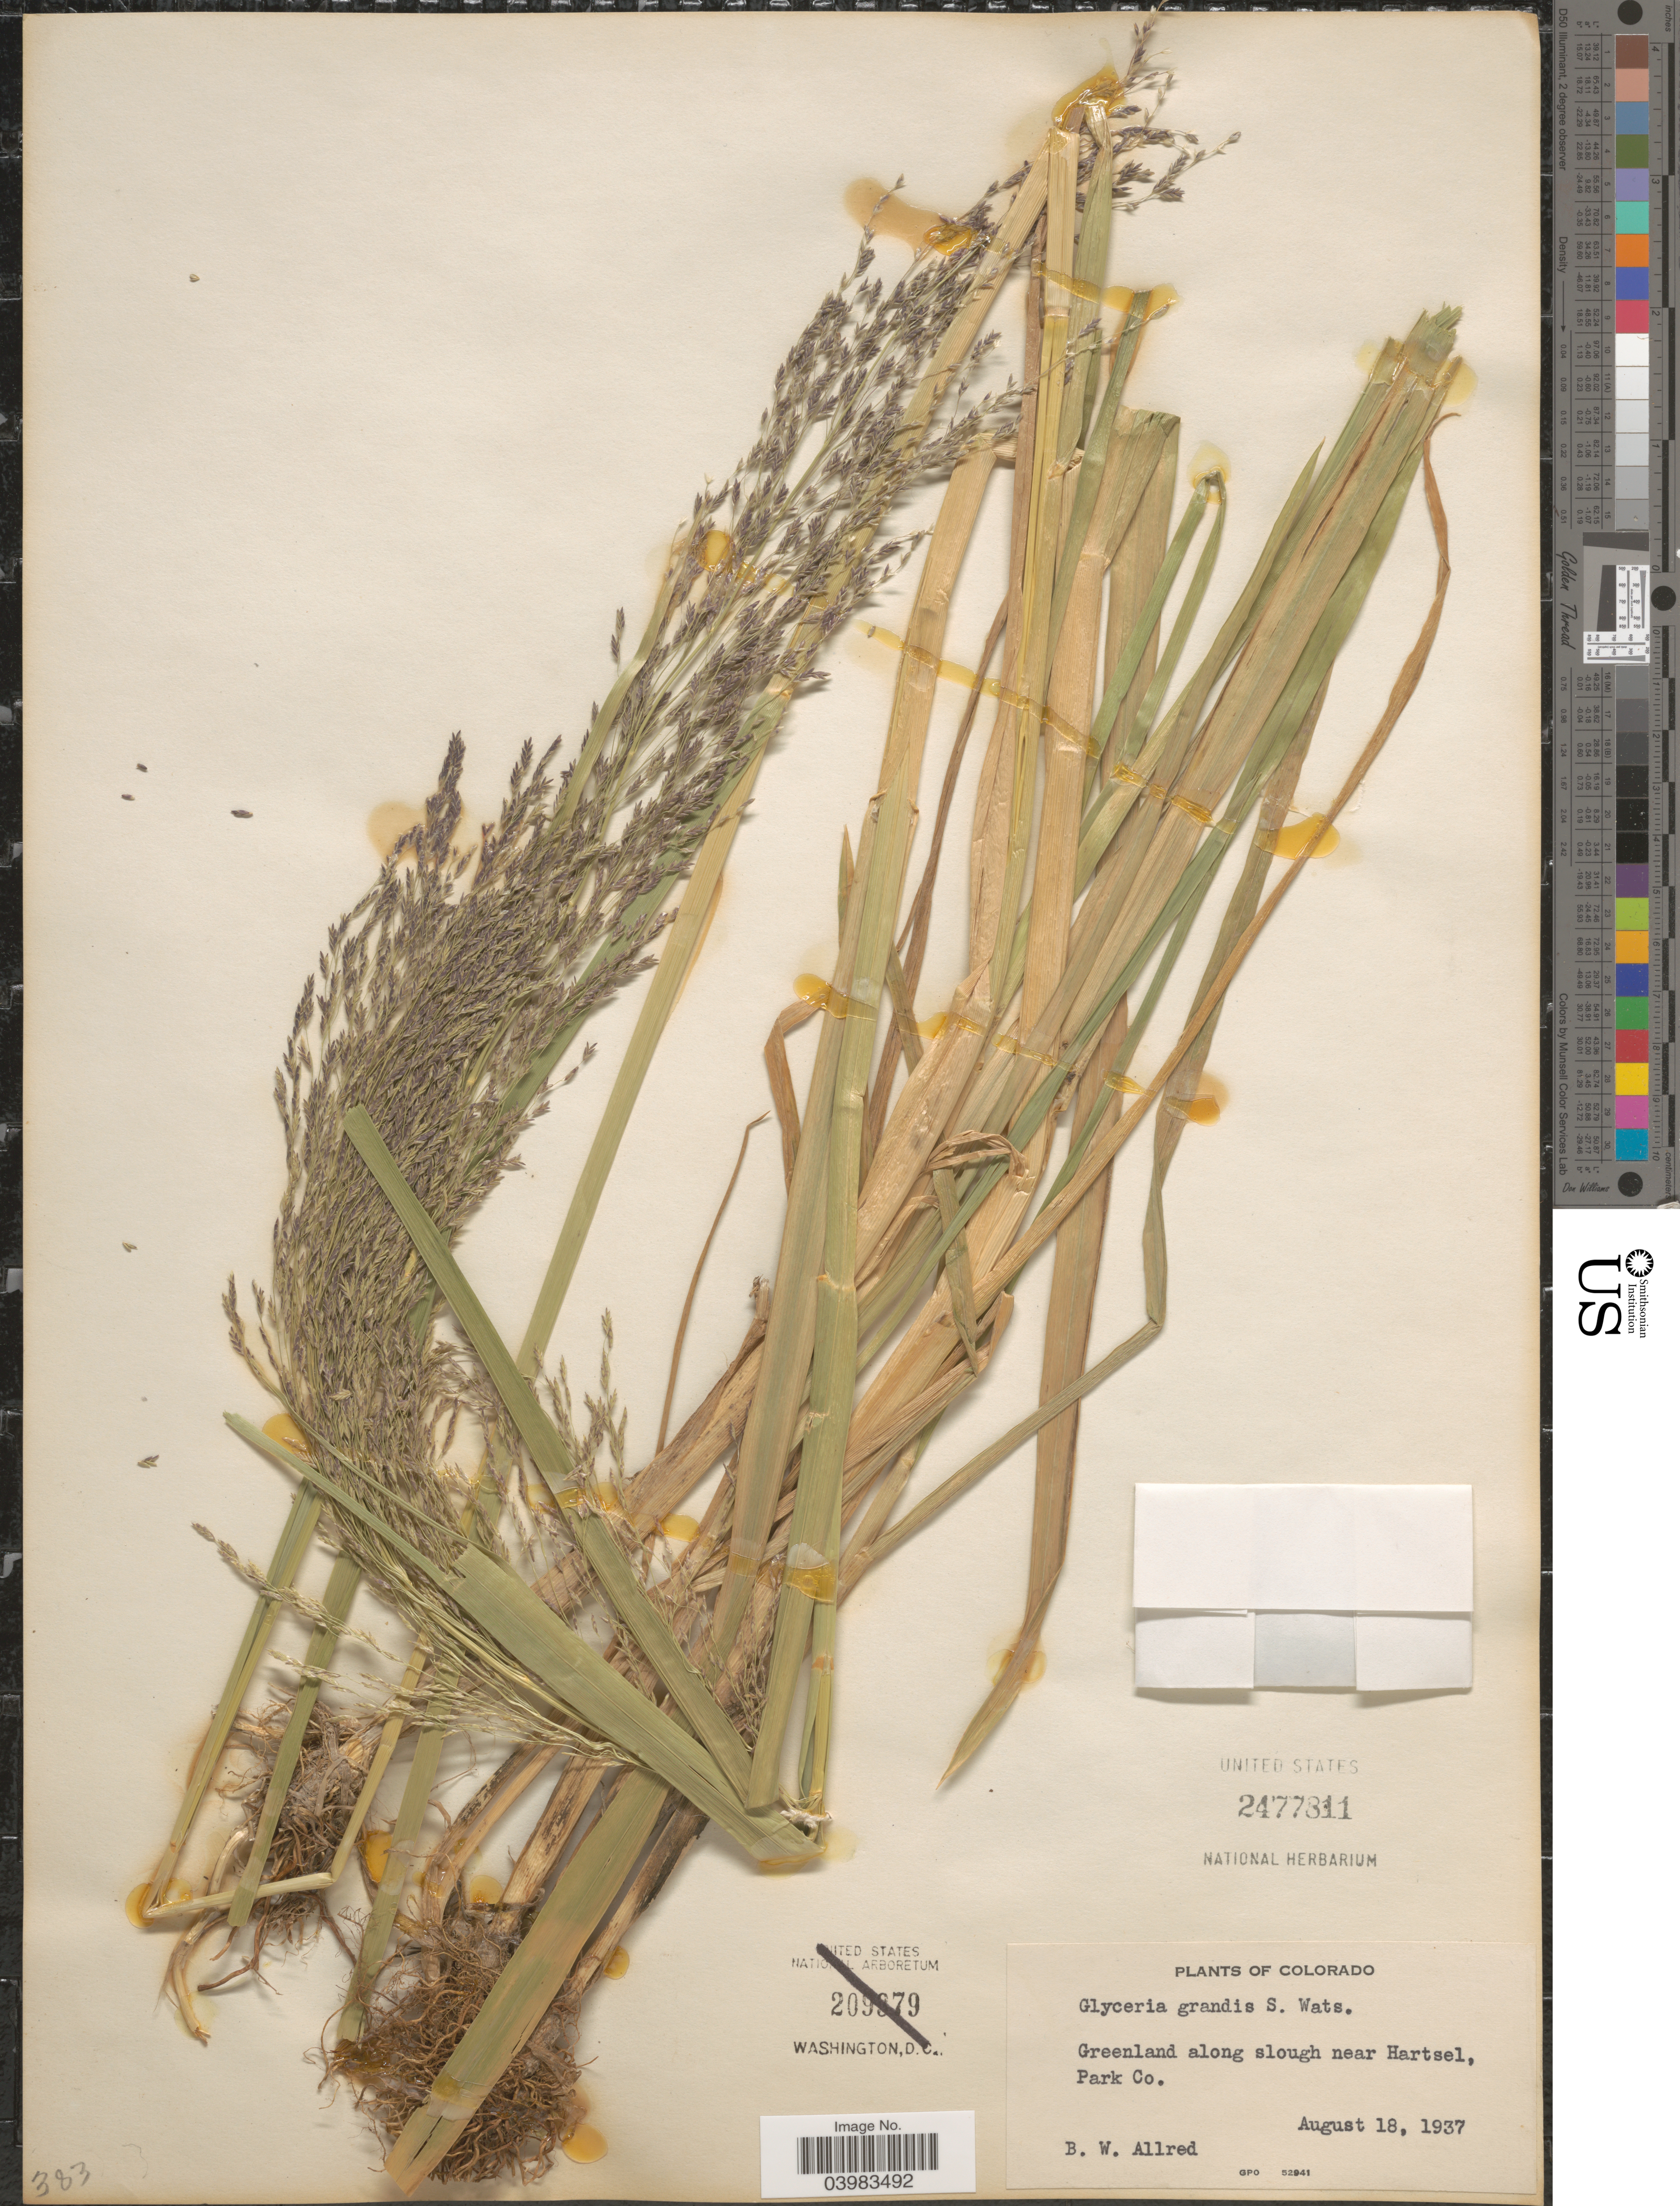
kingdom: Plantae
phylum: Tracheophyta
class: Liliopsida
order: Poales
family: Poaceae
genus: Glyceria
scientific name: Glyceria grandis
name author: S. Watson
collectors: B. Allred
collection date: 1937-08-18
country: United States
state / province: Colorado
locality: Greenland along slough near Hartsel, Park Co.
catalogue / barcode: US 2477811